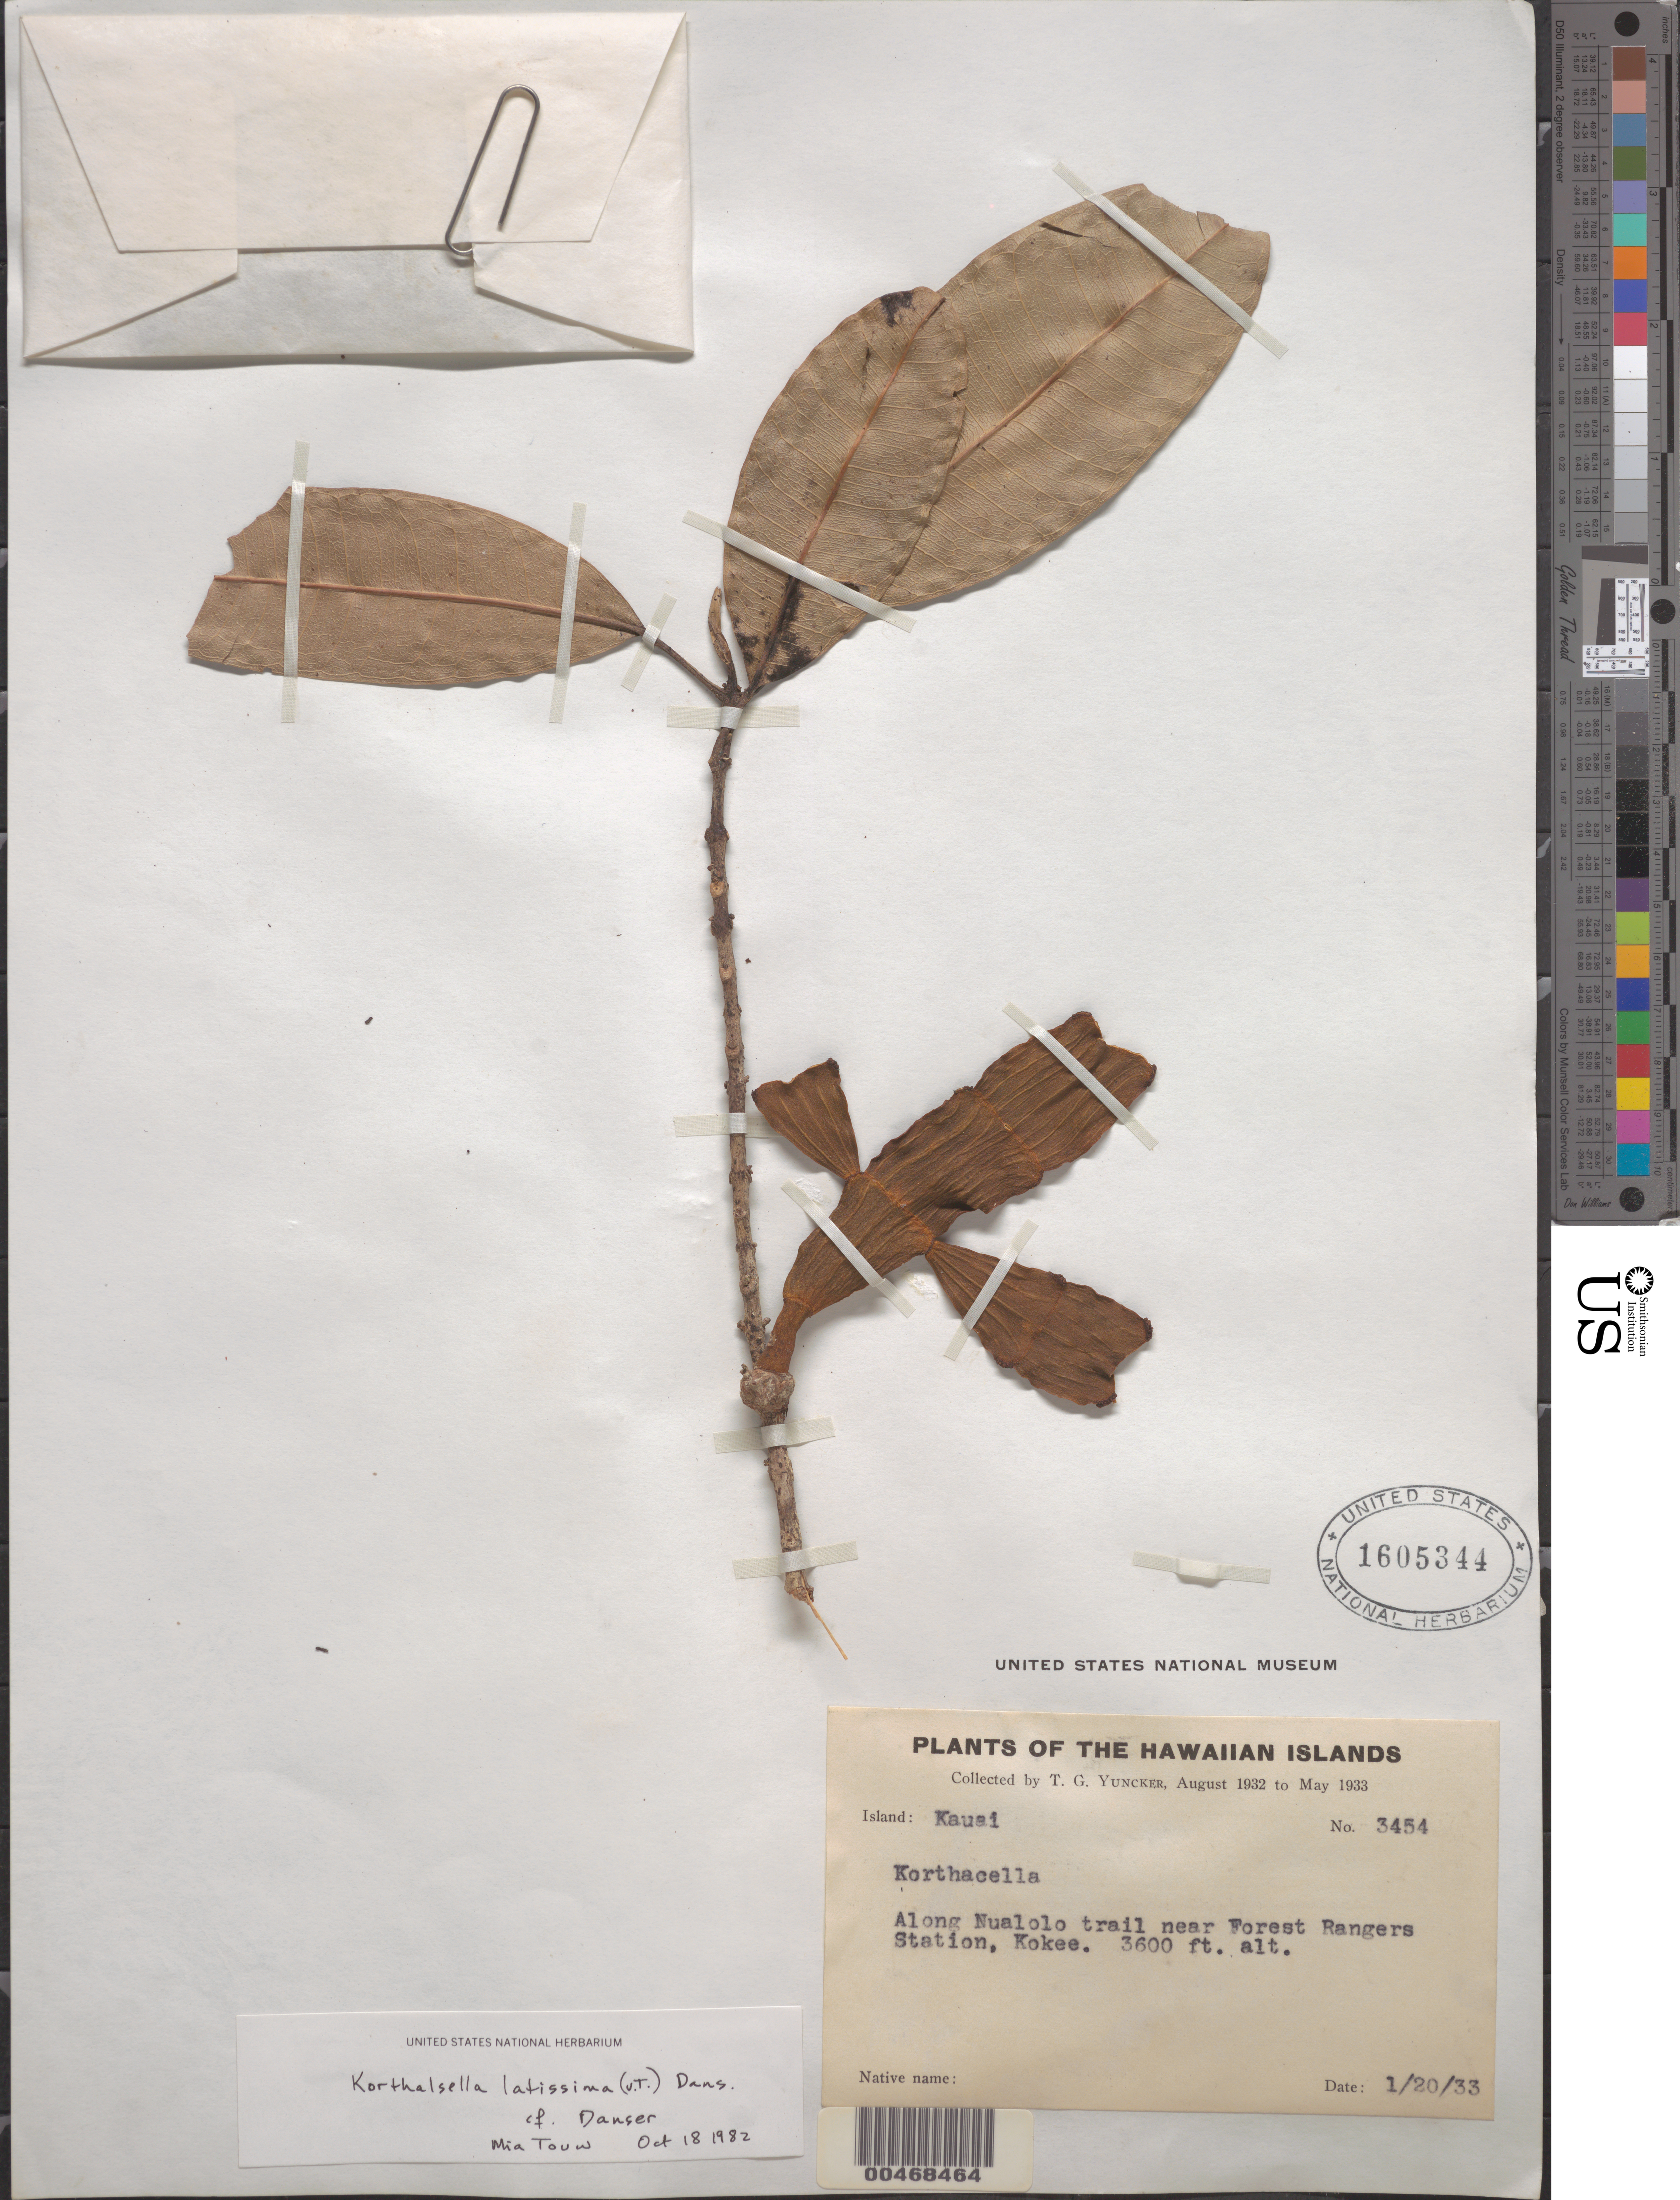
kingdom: Plantae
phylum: Tracheophyta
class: Magnoliopsida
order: Santalales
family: Viscaceae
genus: Korthalsella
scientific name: Korthalsella latissima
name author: (Tiegh.) Danser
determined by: Touw, M.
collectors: T. G. Yuncker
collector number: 3454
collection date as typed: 20 Jan 1933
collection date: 1933-01-20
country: United States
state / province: Hawaii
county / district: Kauai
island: Kaua'i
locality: Along Nualolo trail near Forest Rangers Station, Kokee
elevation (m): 1097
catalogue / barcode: US 1605344